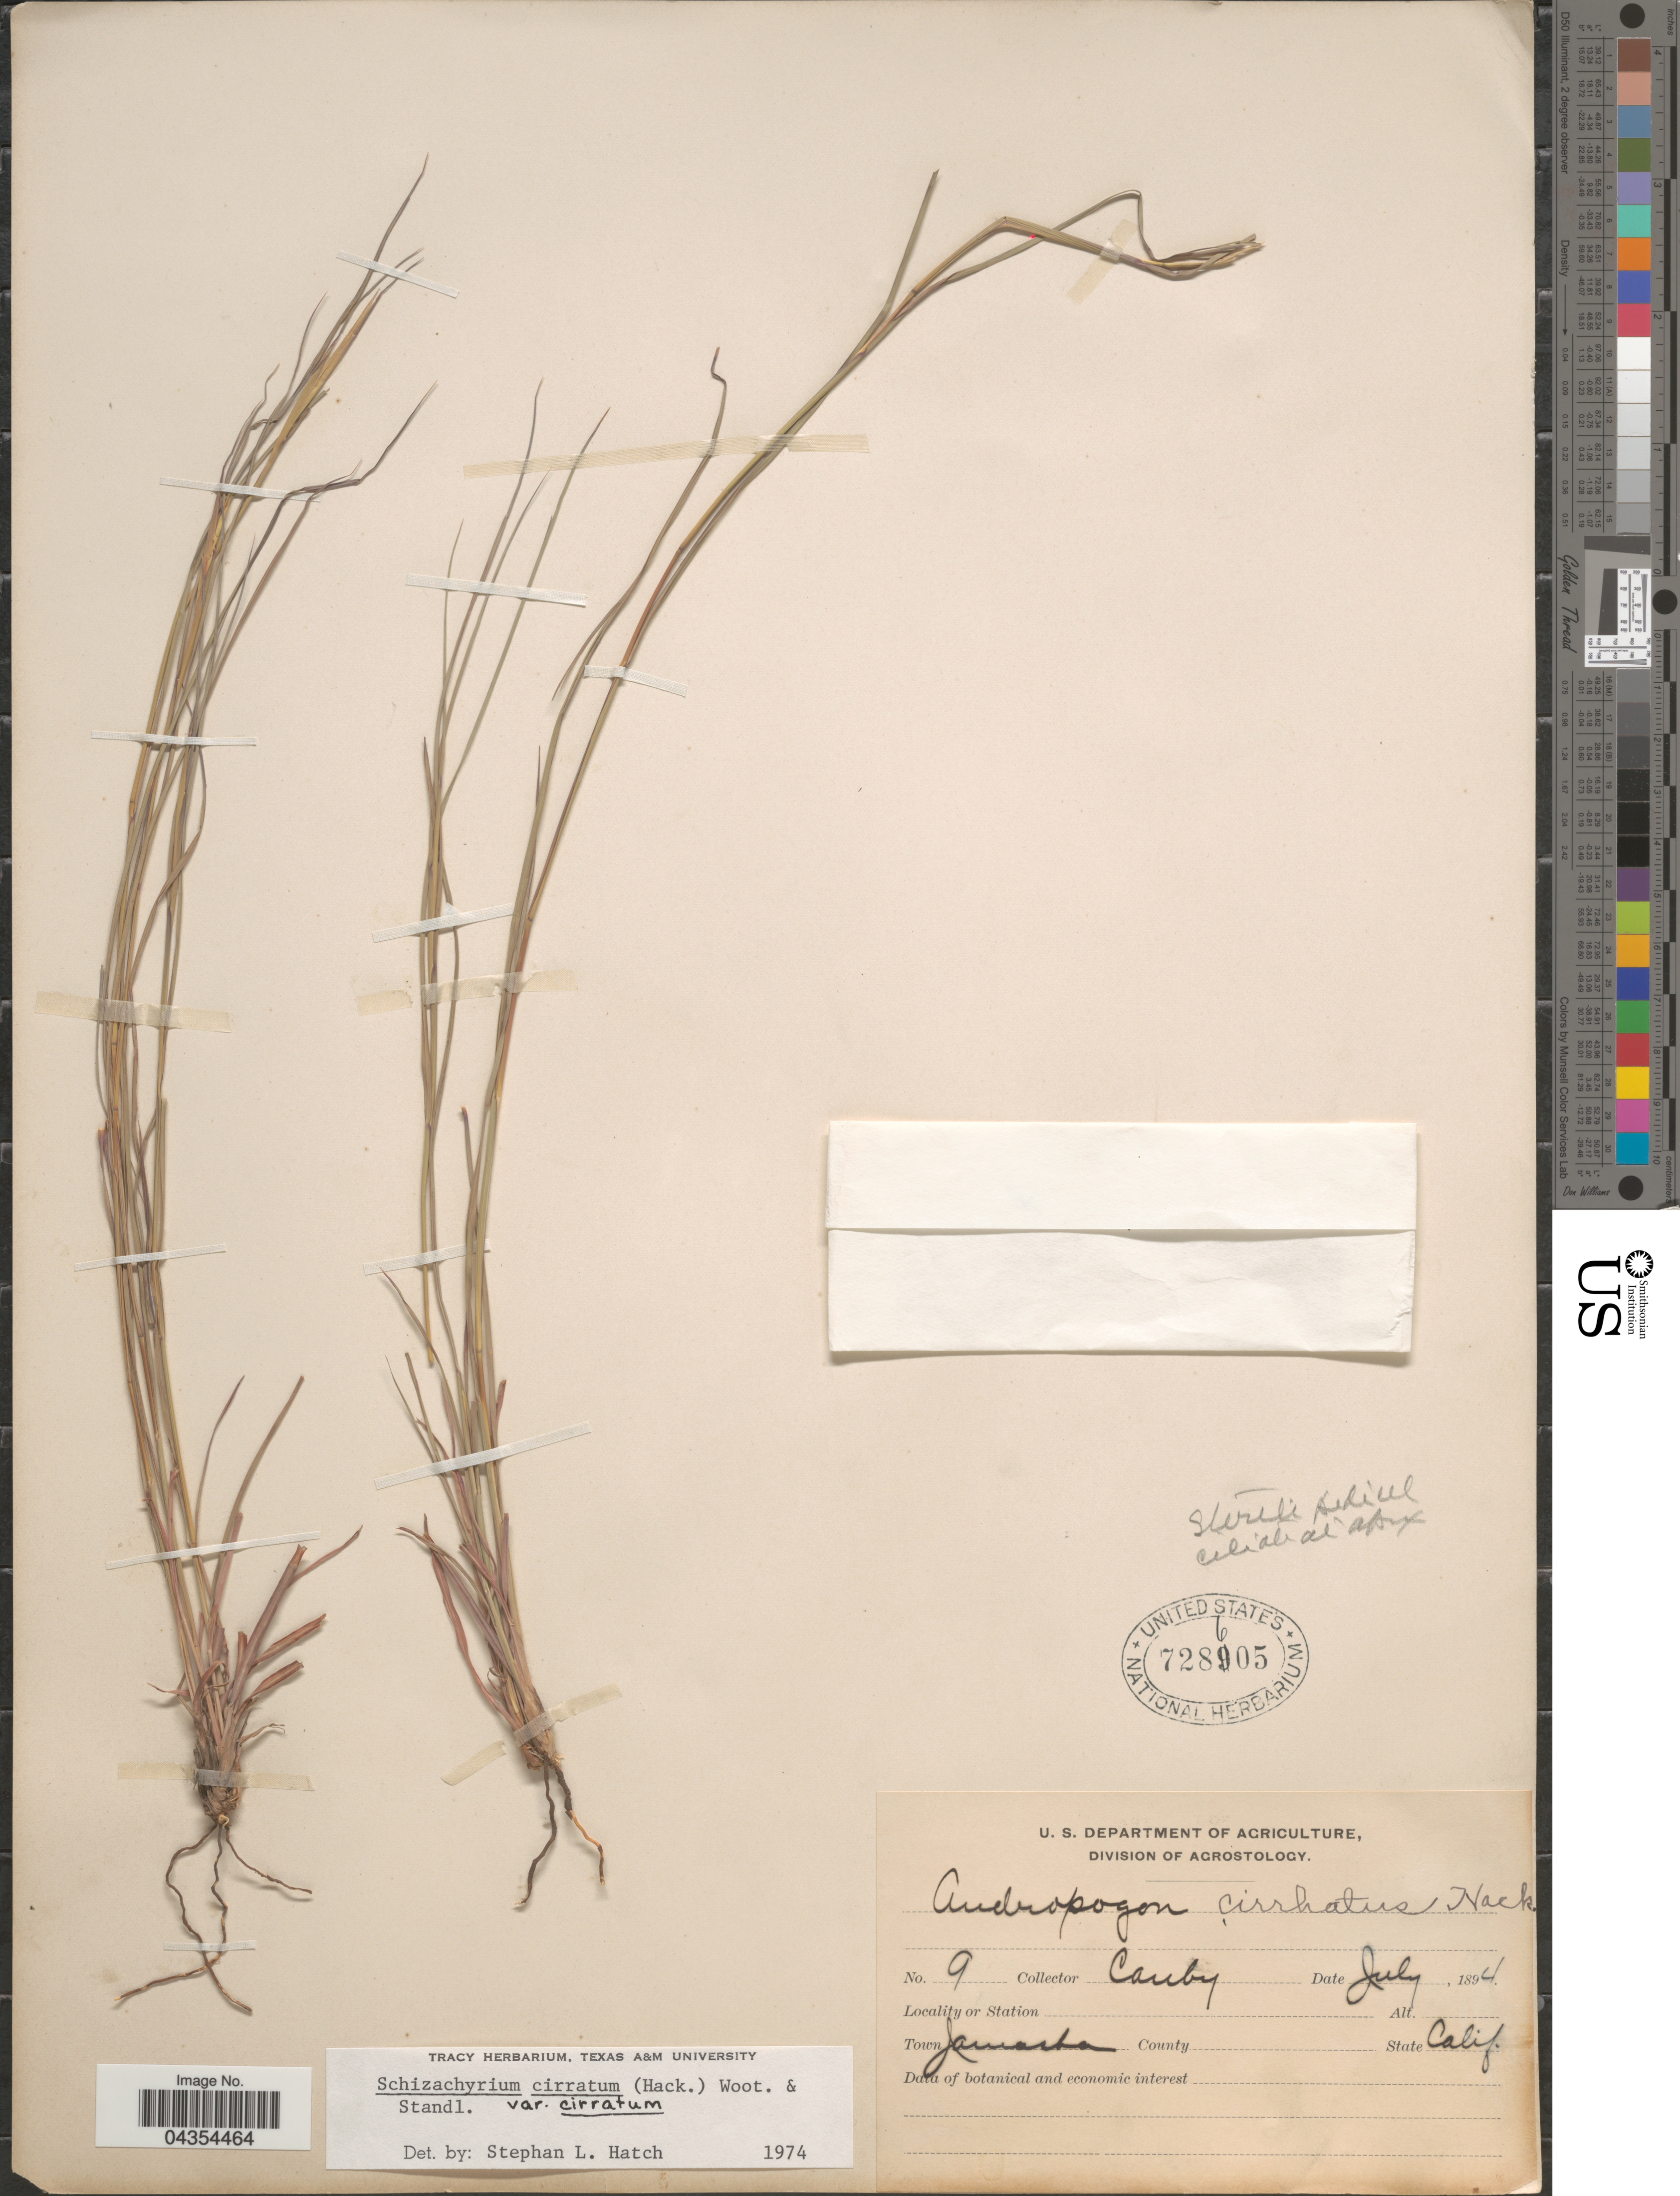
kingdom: Plantae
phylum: Tracheophyta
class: Liliopsida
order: Poales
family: Poaceae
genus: Schizachyrium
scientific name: Schizachyrium cirratum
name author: (Hack.) Wooton & Standl.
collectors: Canby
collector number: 9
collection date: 1894-07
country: United States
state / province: California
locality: Town Jamacha.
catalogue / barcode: US 728605